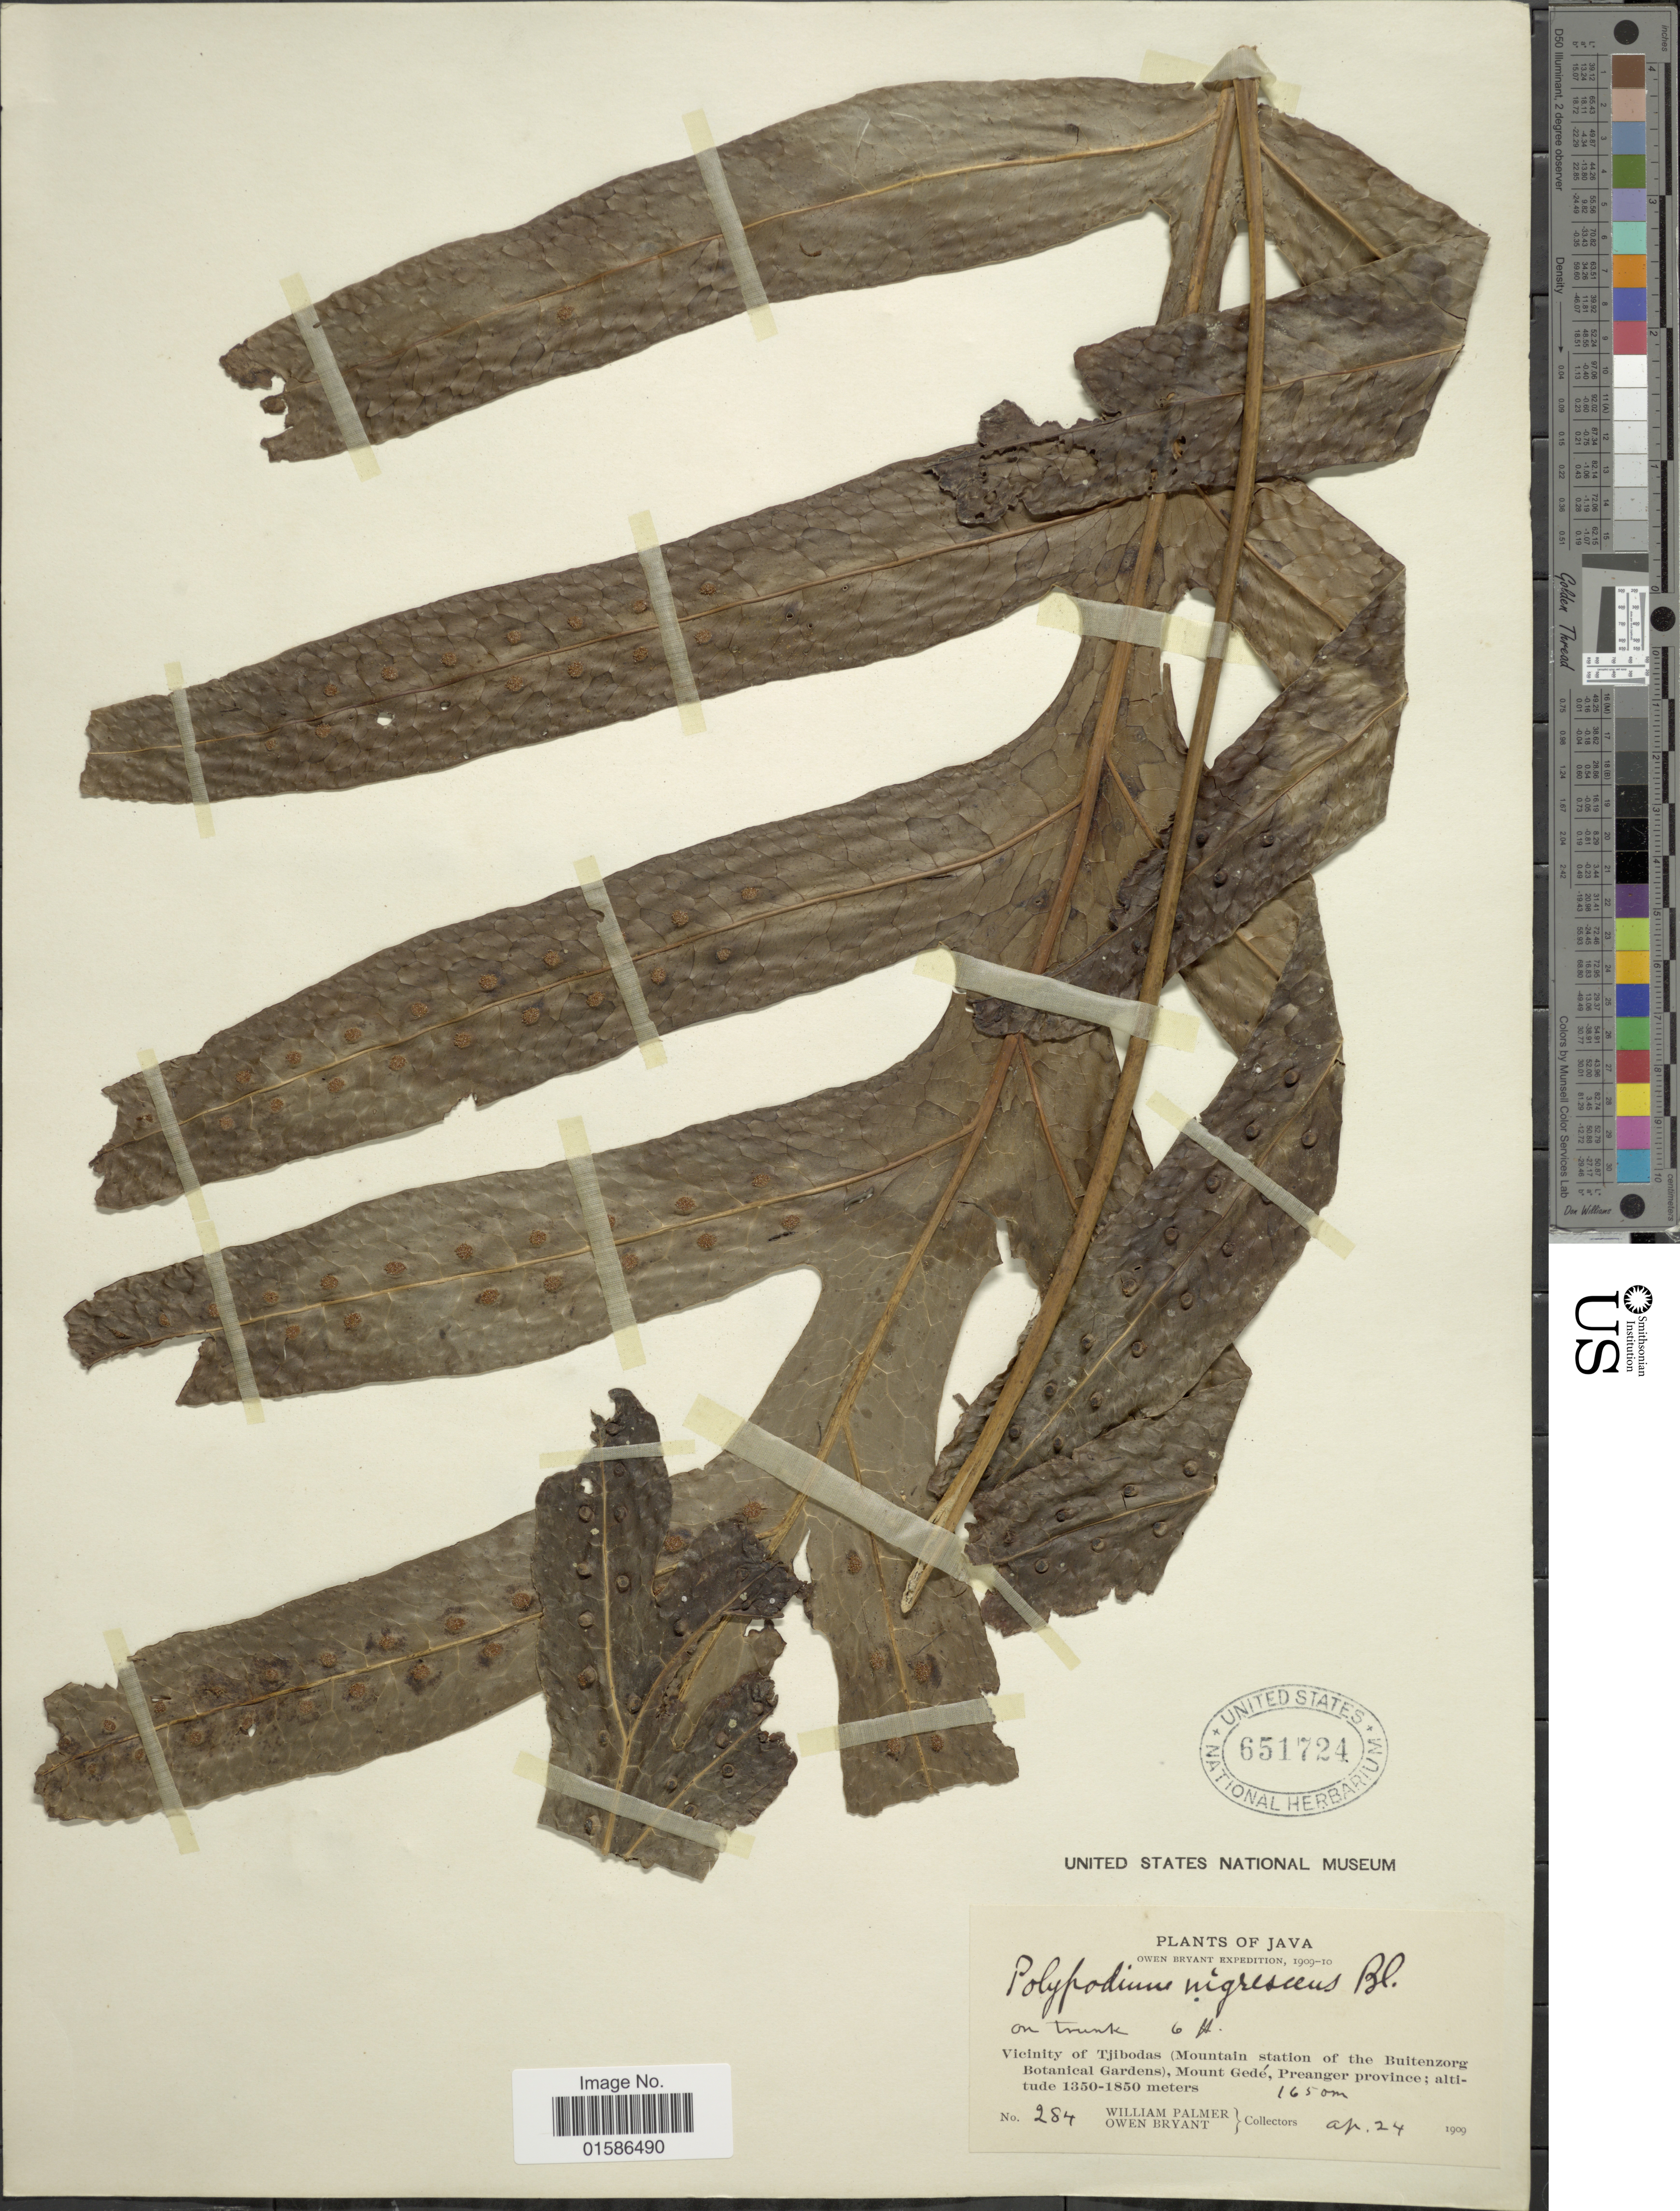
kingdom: Plantae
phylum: Tracheophyta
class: Polypodiopsida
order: Polypodiales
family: Polypodiaceae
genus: Microsorum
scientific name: Microsorum membranifolium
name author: (R. Br.) Ching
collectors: W. Palmer & O. Bryant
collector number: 284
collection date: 1909-04-24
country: Indonesia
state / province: Java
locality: Vicinity of Tjibodas (Mountain station of the Buitenzorg Botanical Garden), Mount Gedé, Preanger province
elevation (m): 1650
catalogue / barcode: US 651724